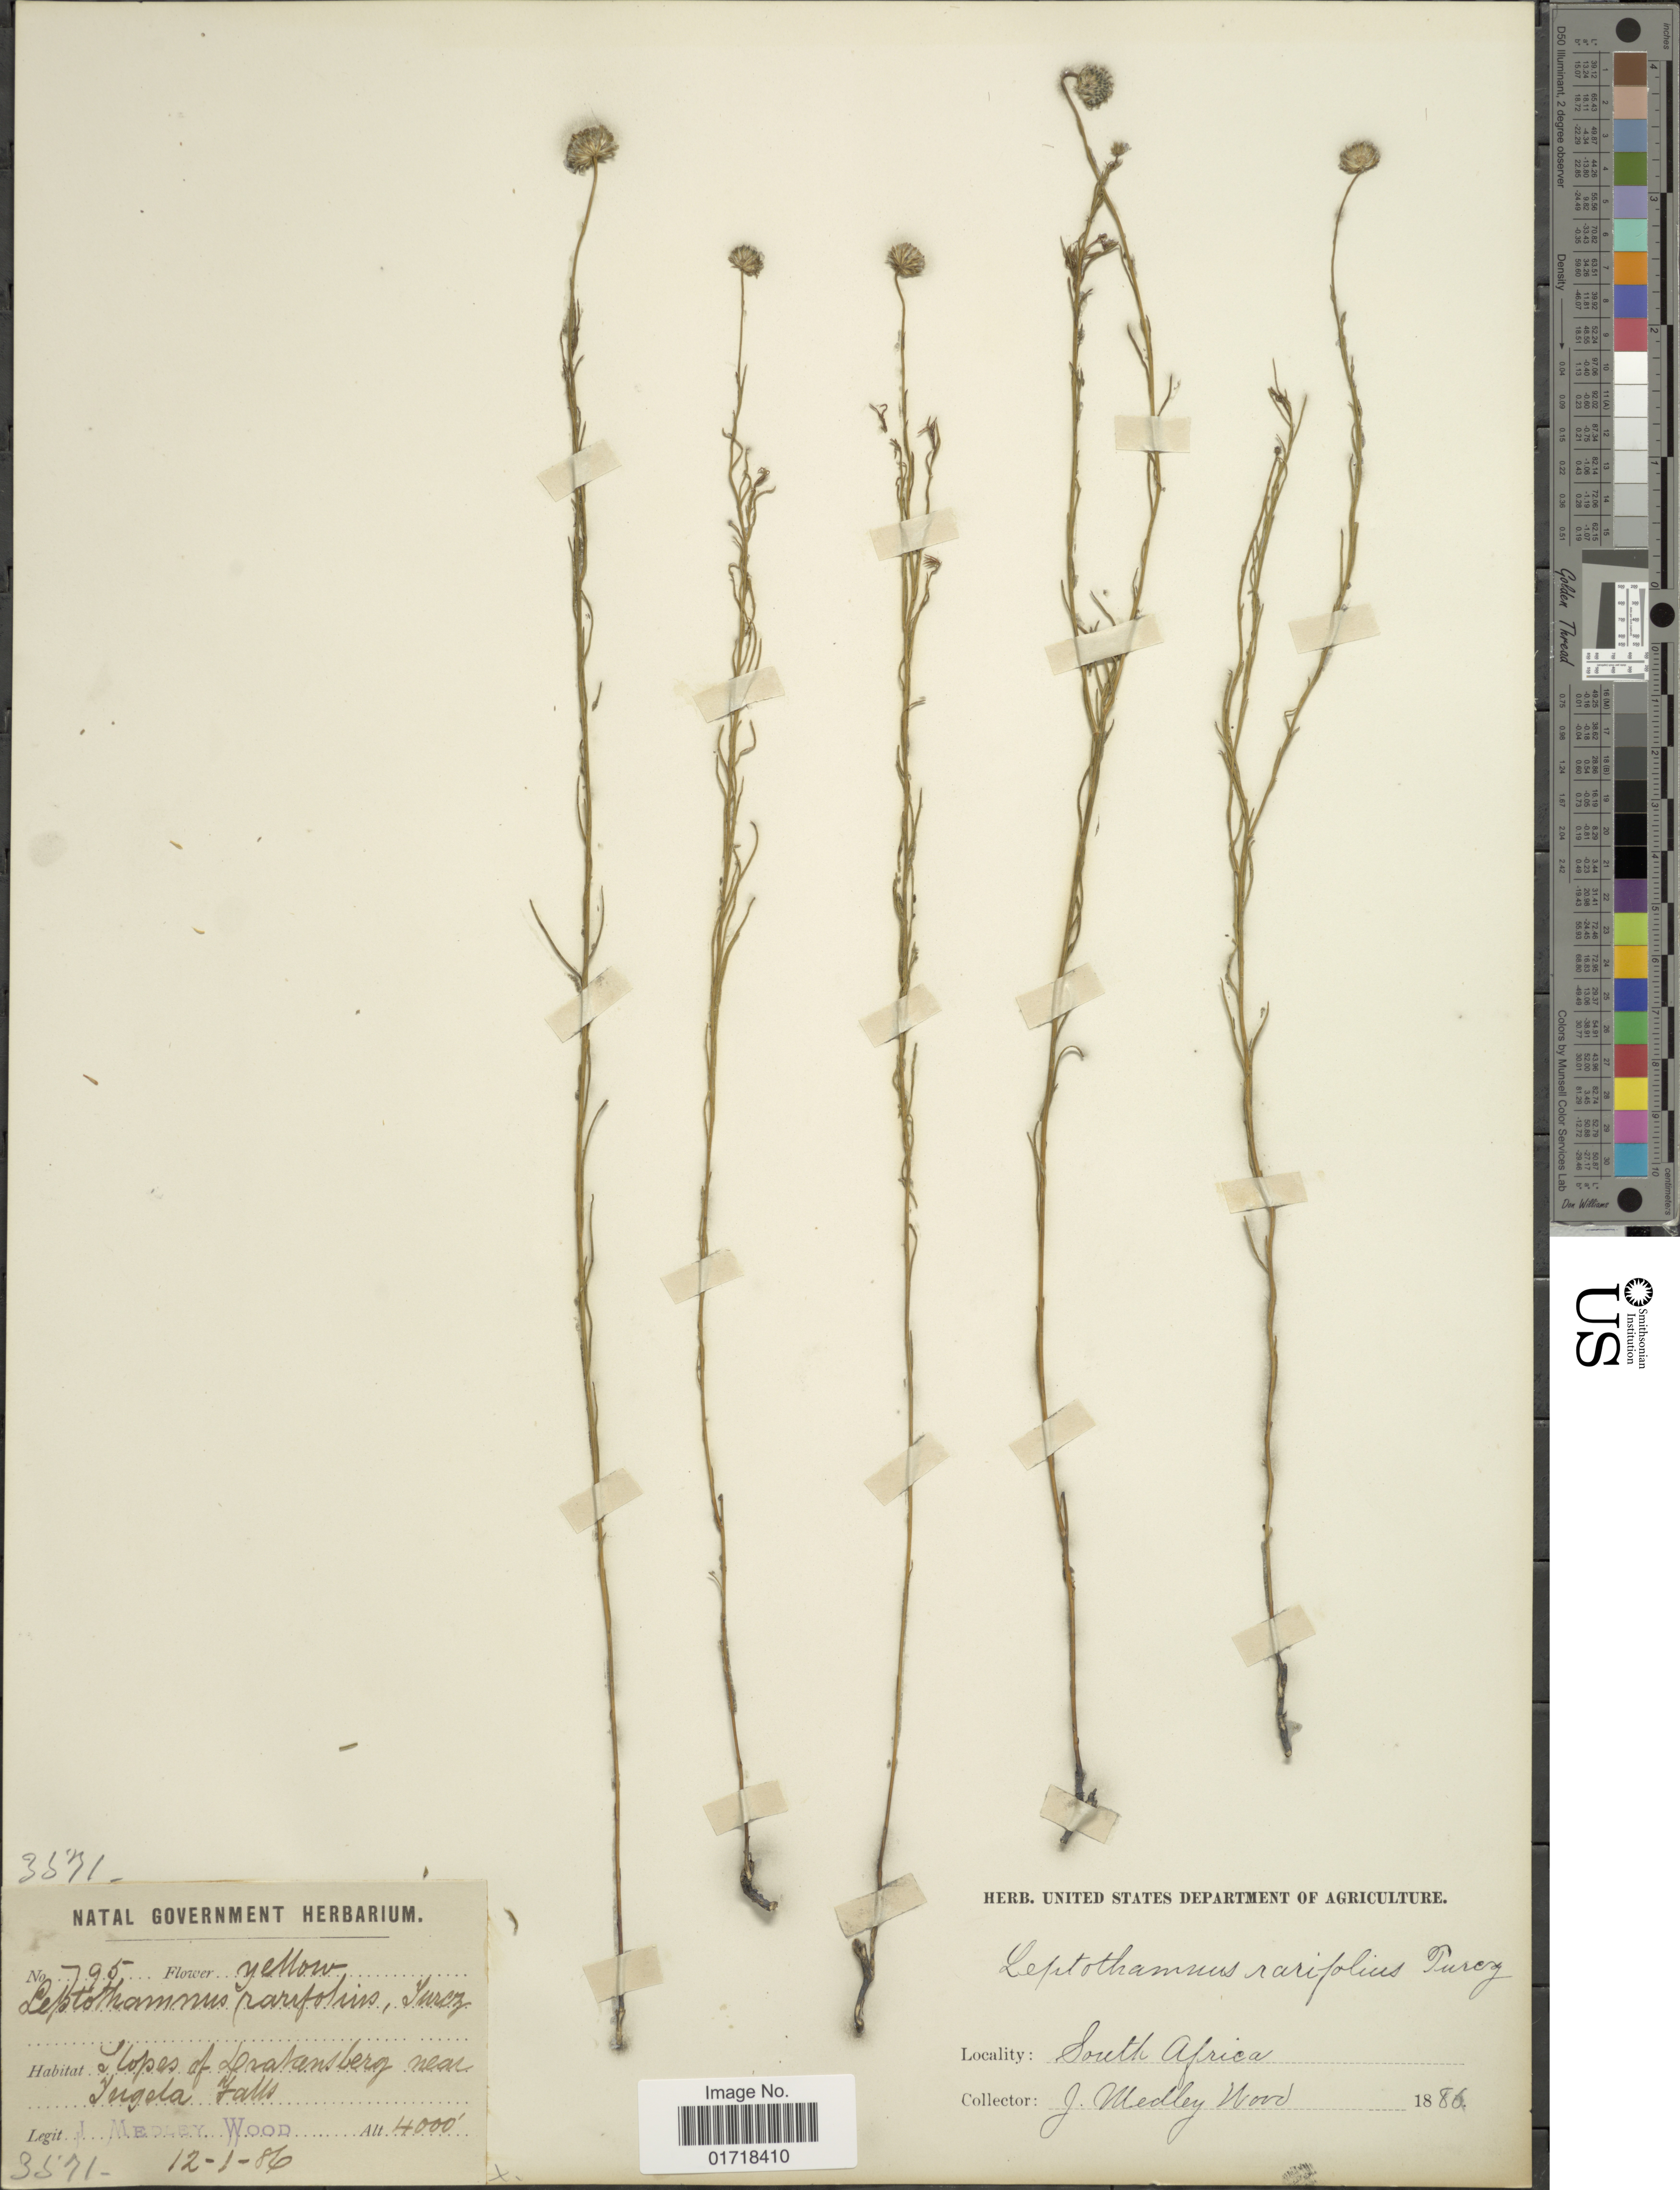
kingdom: Plantae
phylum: Tracheophyta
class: Magnoliopsida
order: Asterales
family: Asteraceae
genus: Nolletia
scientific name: Nolletia rarifolia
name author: Steetz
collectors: J. Medley Wood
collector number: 795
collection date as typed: Transcribed d/m/y: 1/12/86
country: South Africa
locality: Slopes of Drakenberg near jugela Falls.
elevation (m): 1219